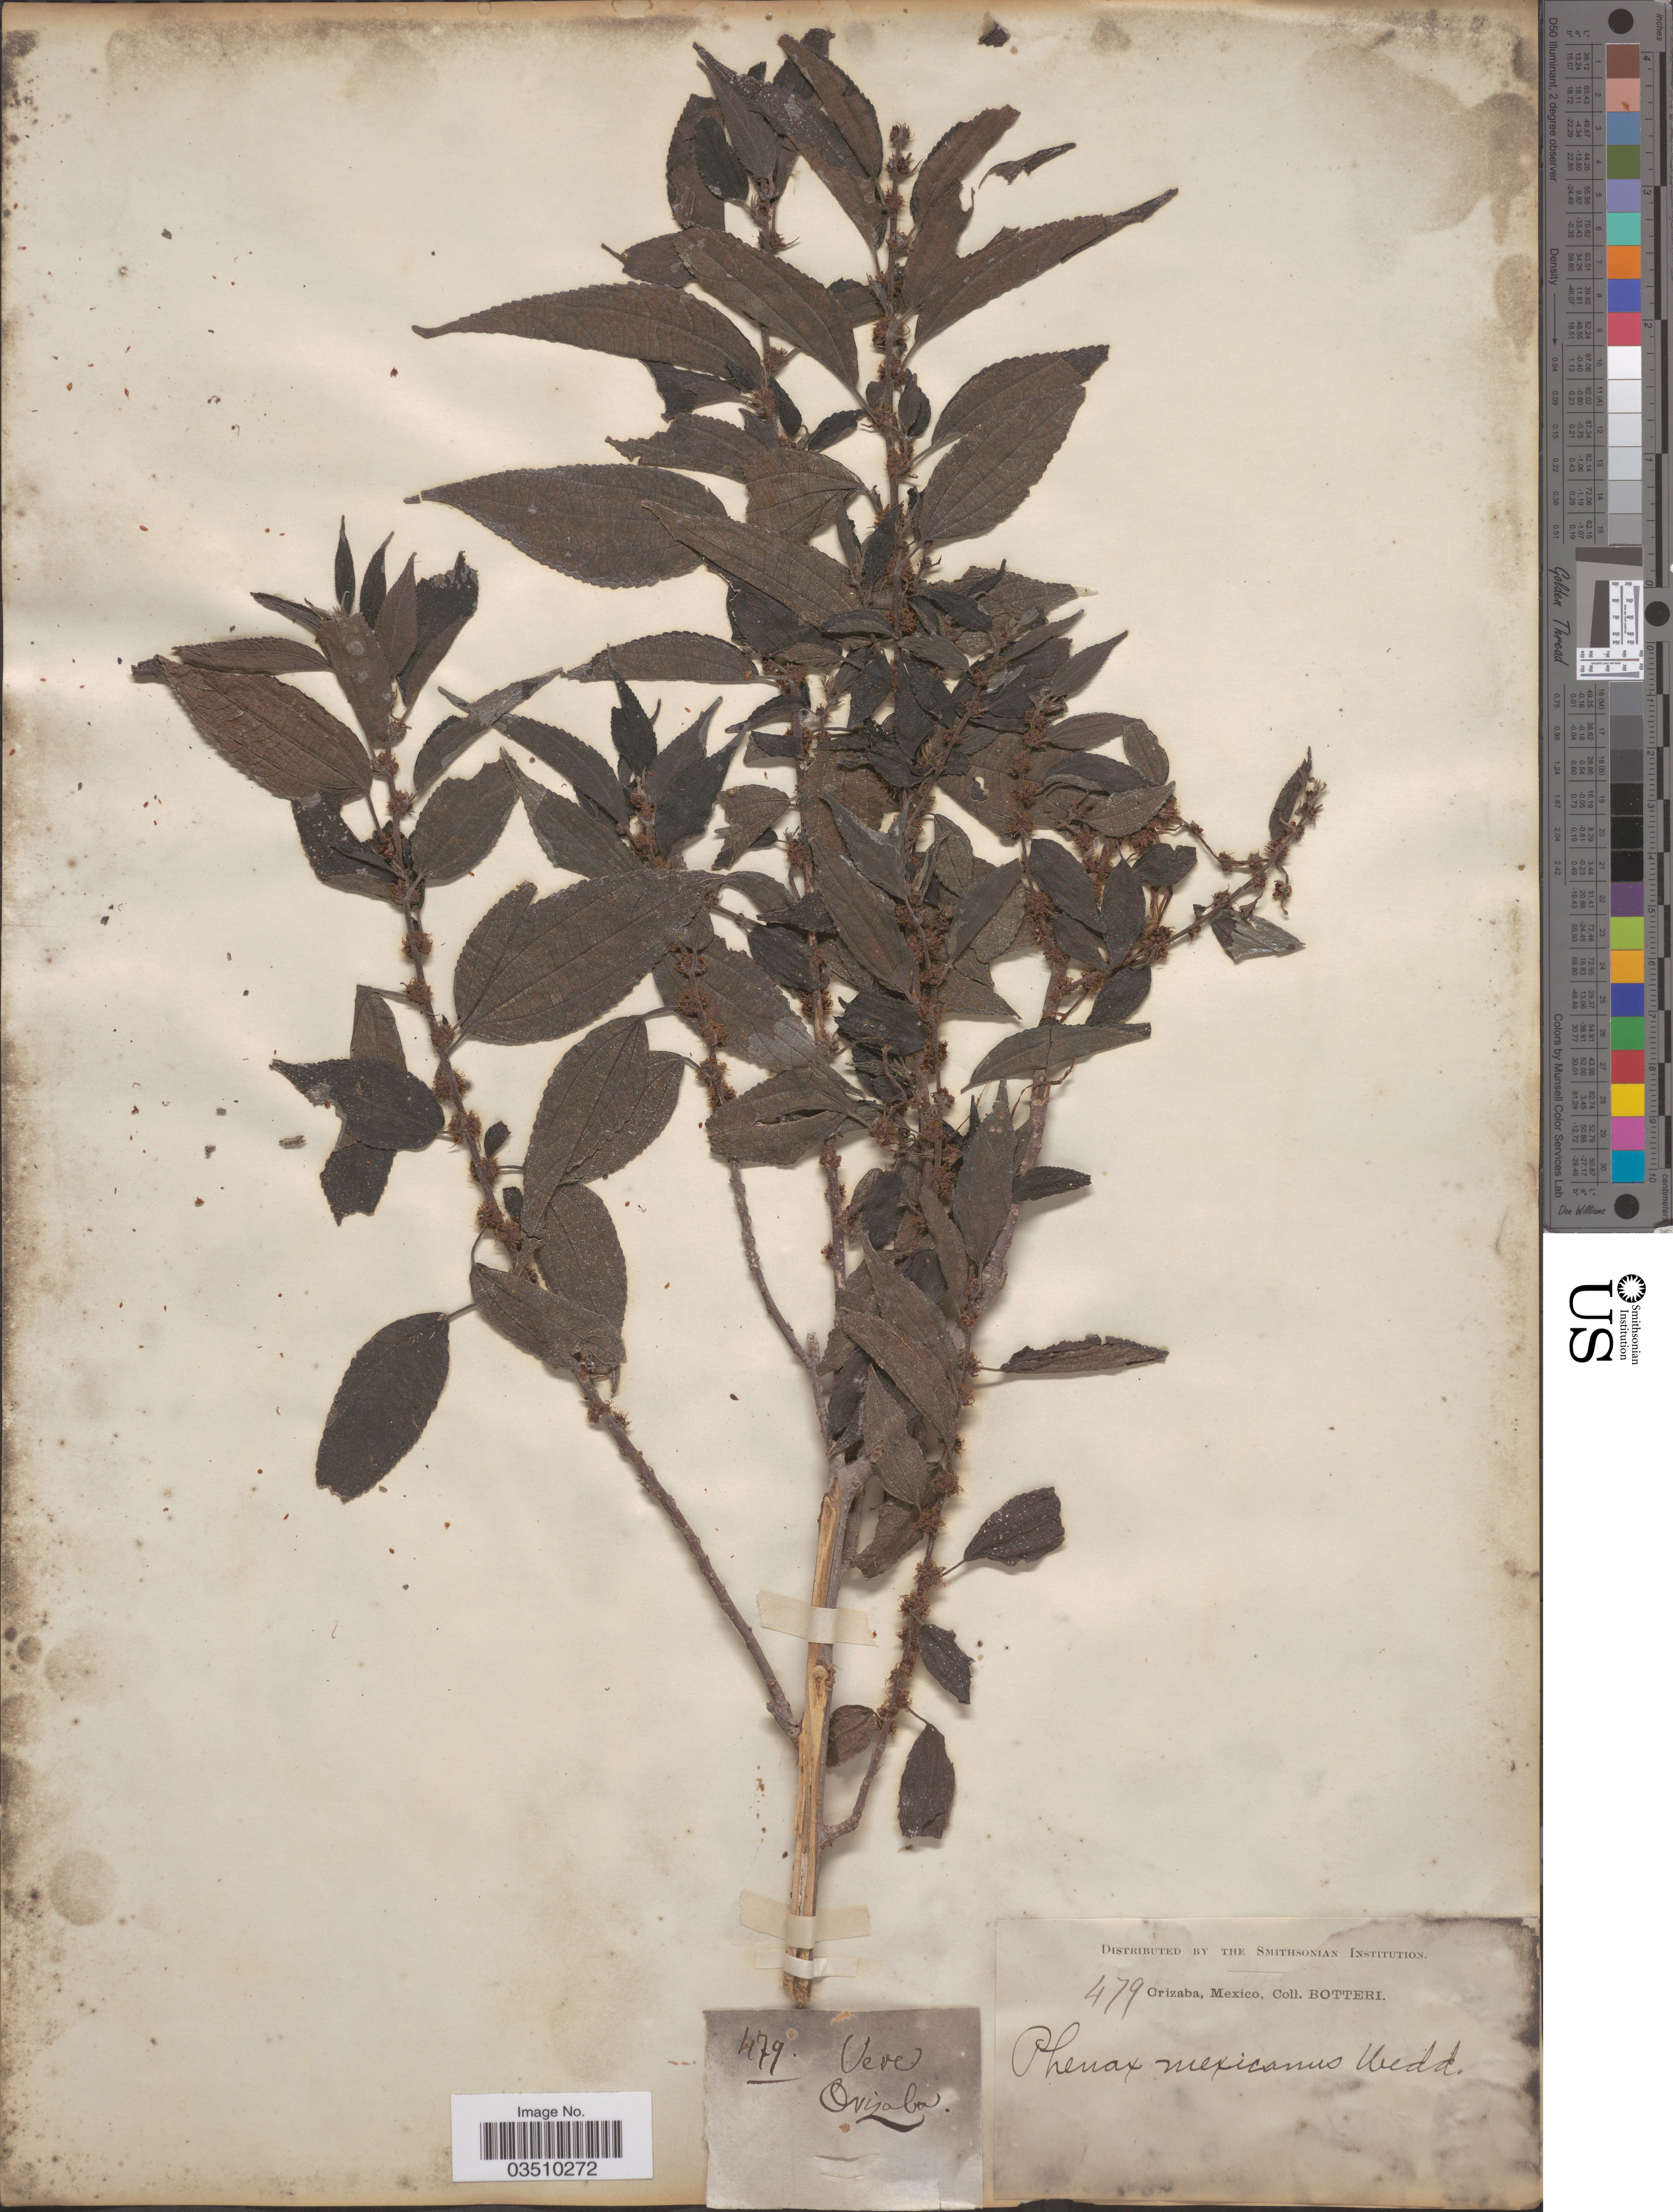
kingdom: Plantae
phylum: Tracheophyta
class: Magnoliopsida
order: Rosales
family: Urticaceae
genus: Phenax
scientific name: Phenax mexicanus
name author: Wedd.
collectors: -. Botteri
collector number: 479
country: Mexico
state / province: Veracruz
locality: Vere [interpreted]. Orizaba.